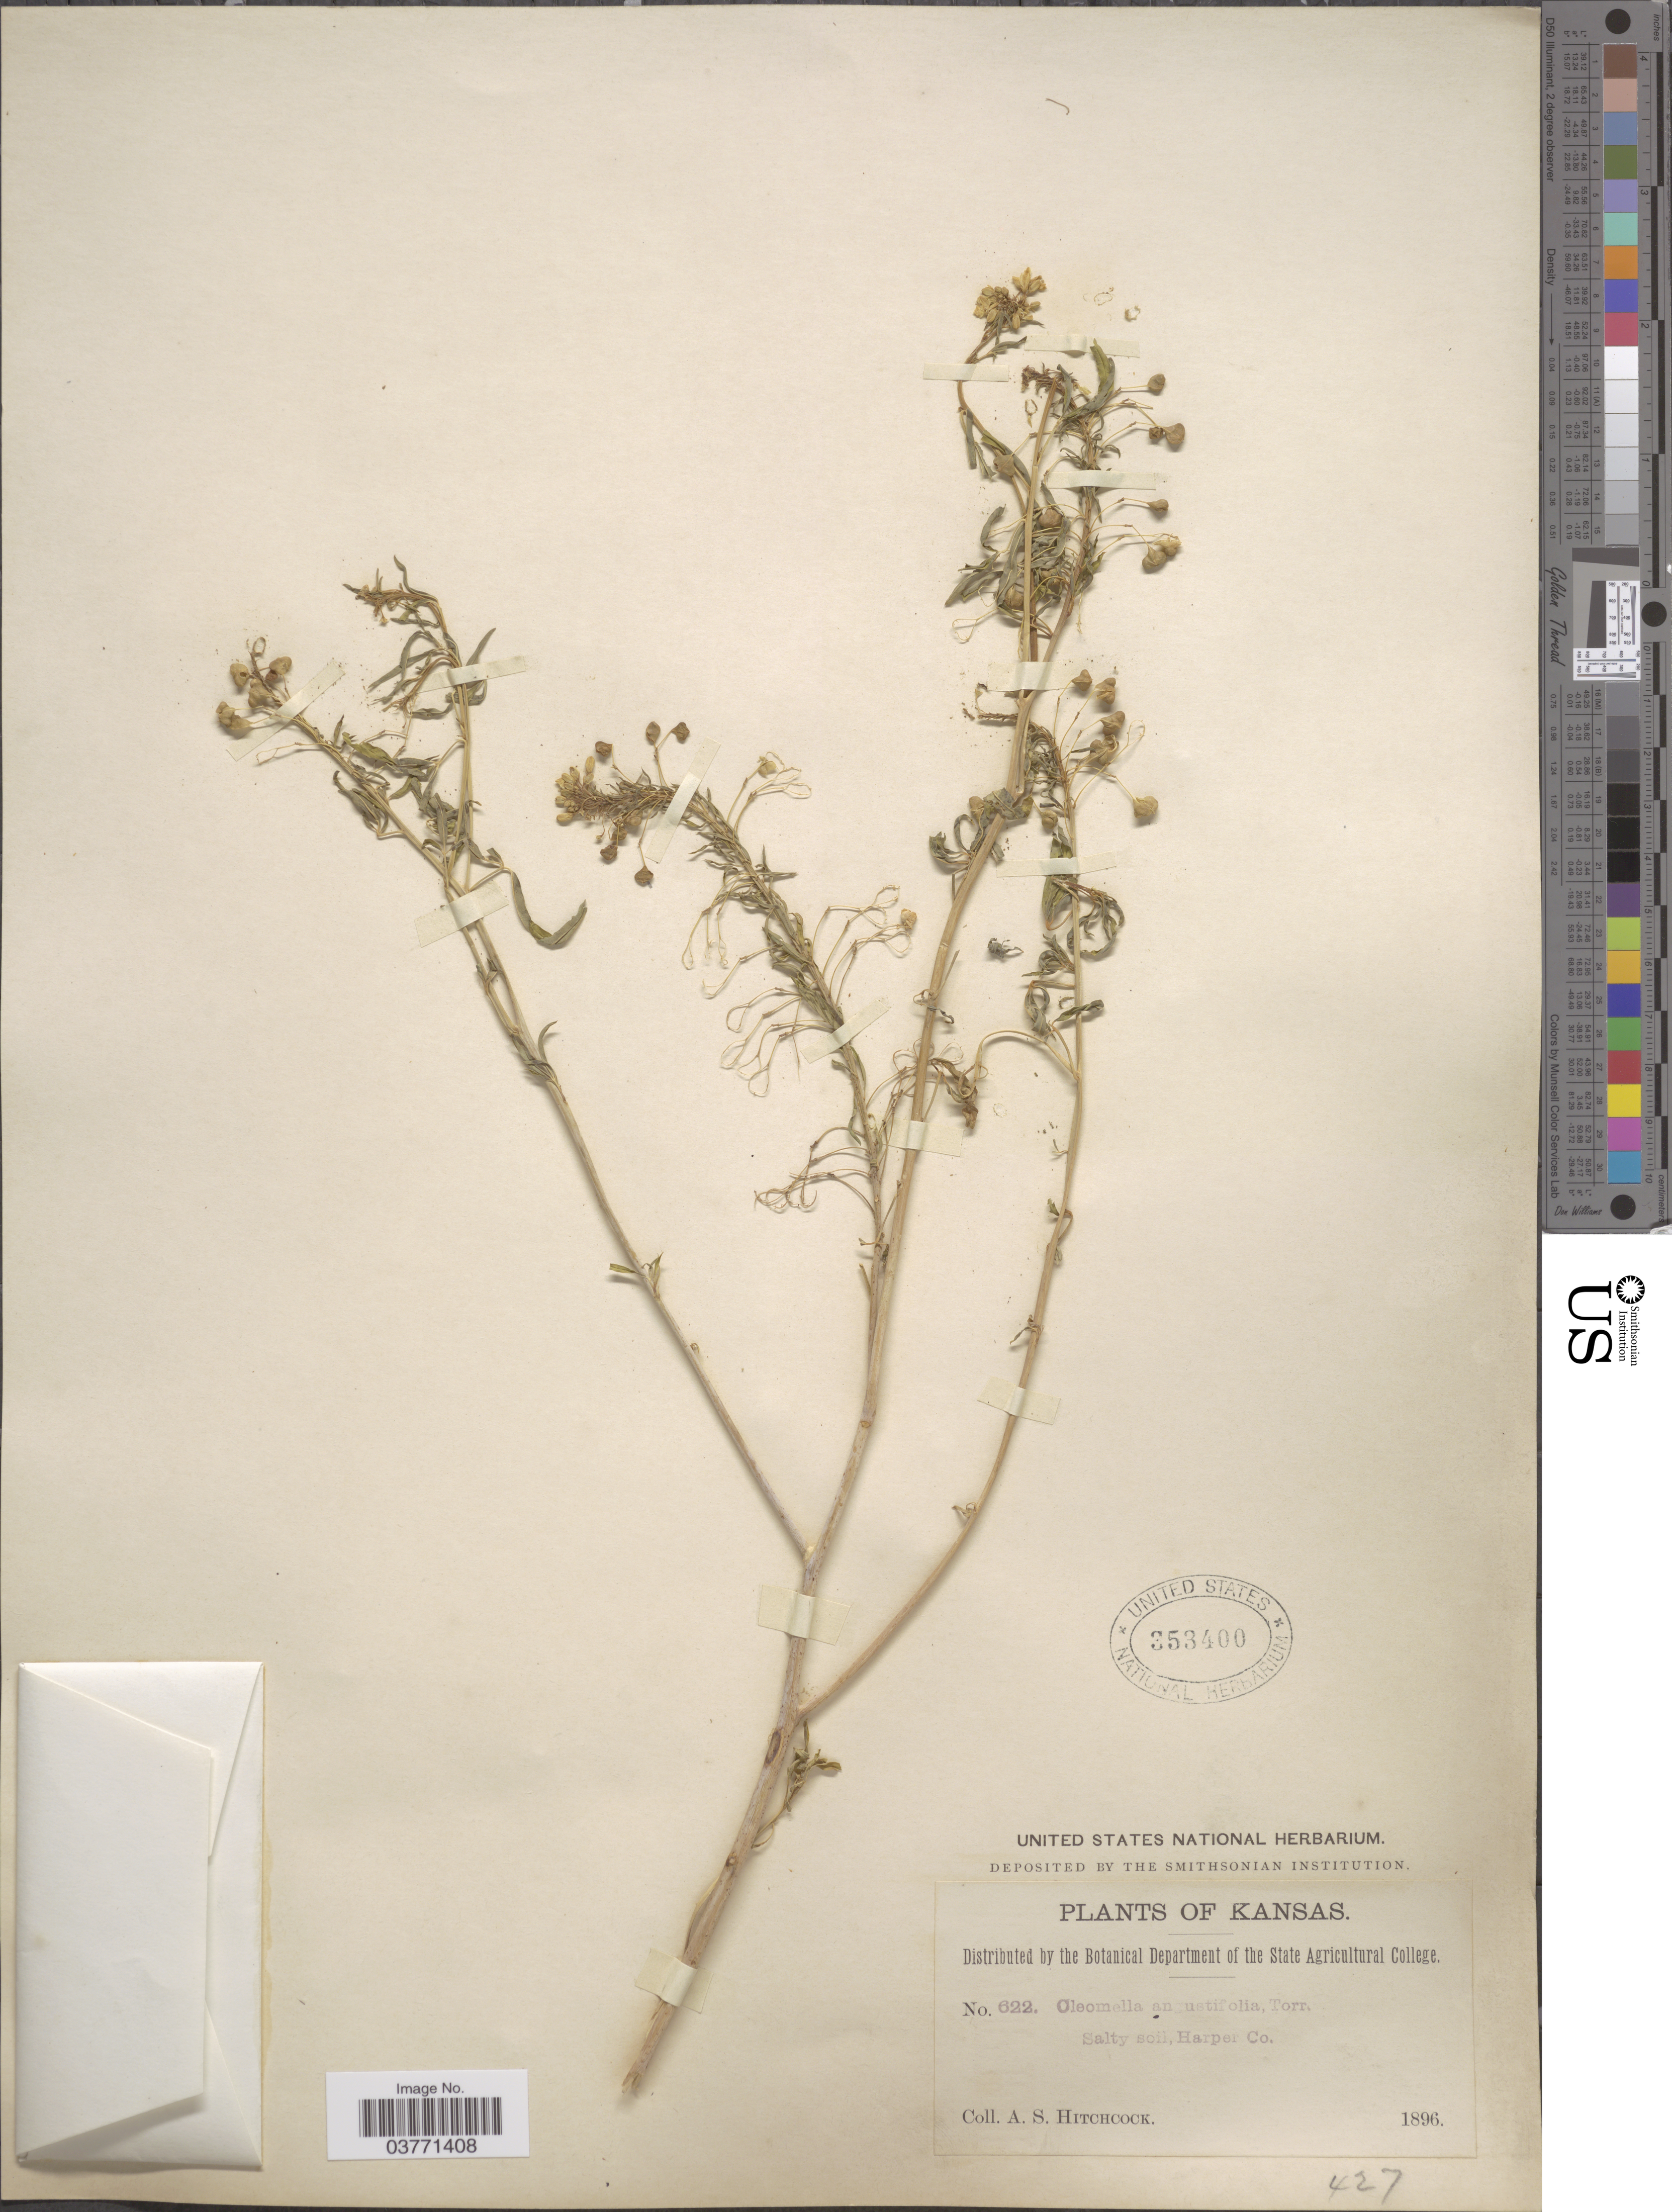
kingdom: Plantae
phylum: Tracheophyta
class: Magnoliopsida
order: Brassicales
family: Cleomaceae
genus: Cleomella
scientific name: Cleomella angustifolia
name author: Torr.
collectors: A. S. Hitchcock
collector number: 622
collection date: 1896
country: United States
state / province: Kansas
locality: Salty soil, Harper Co.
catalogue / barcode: US 353400